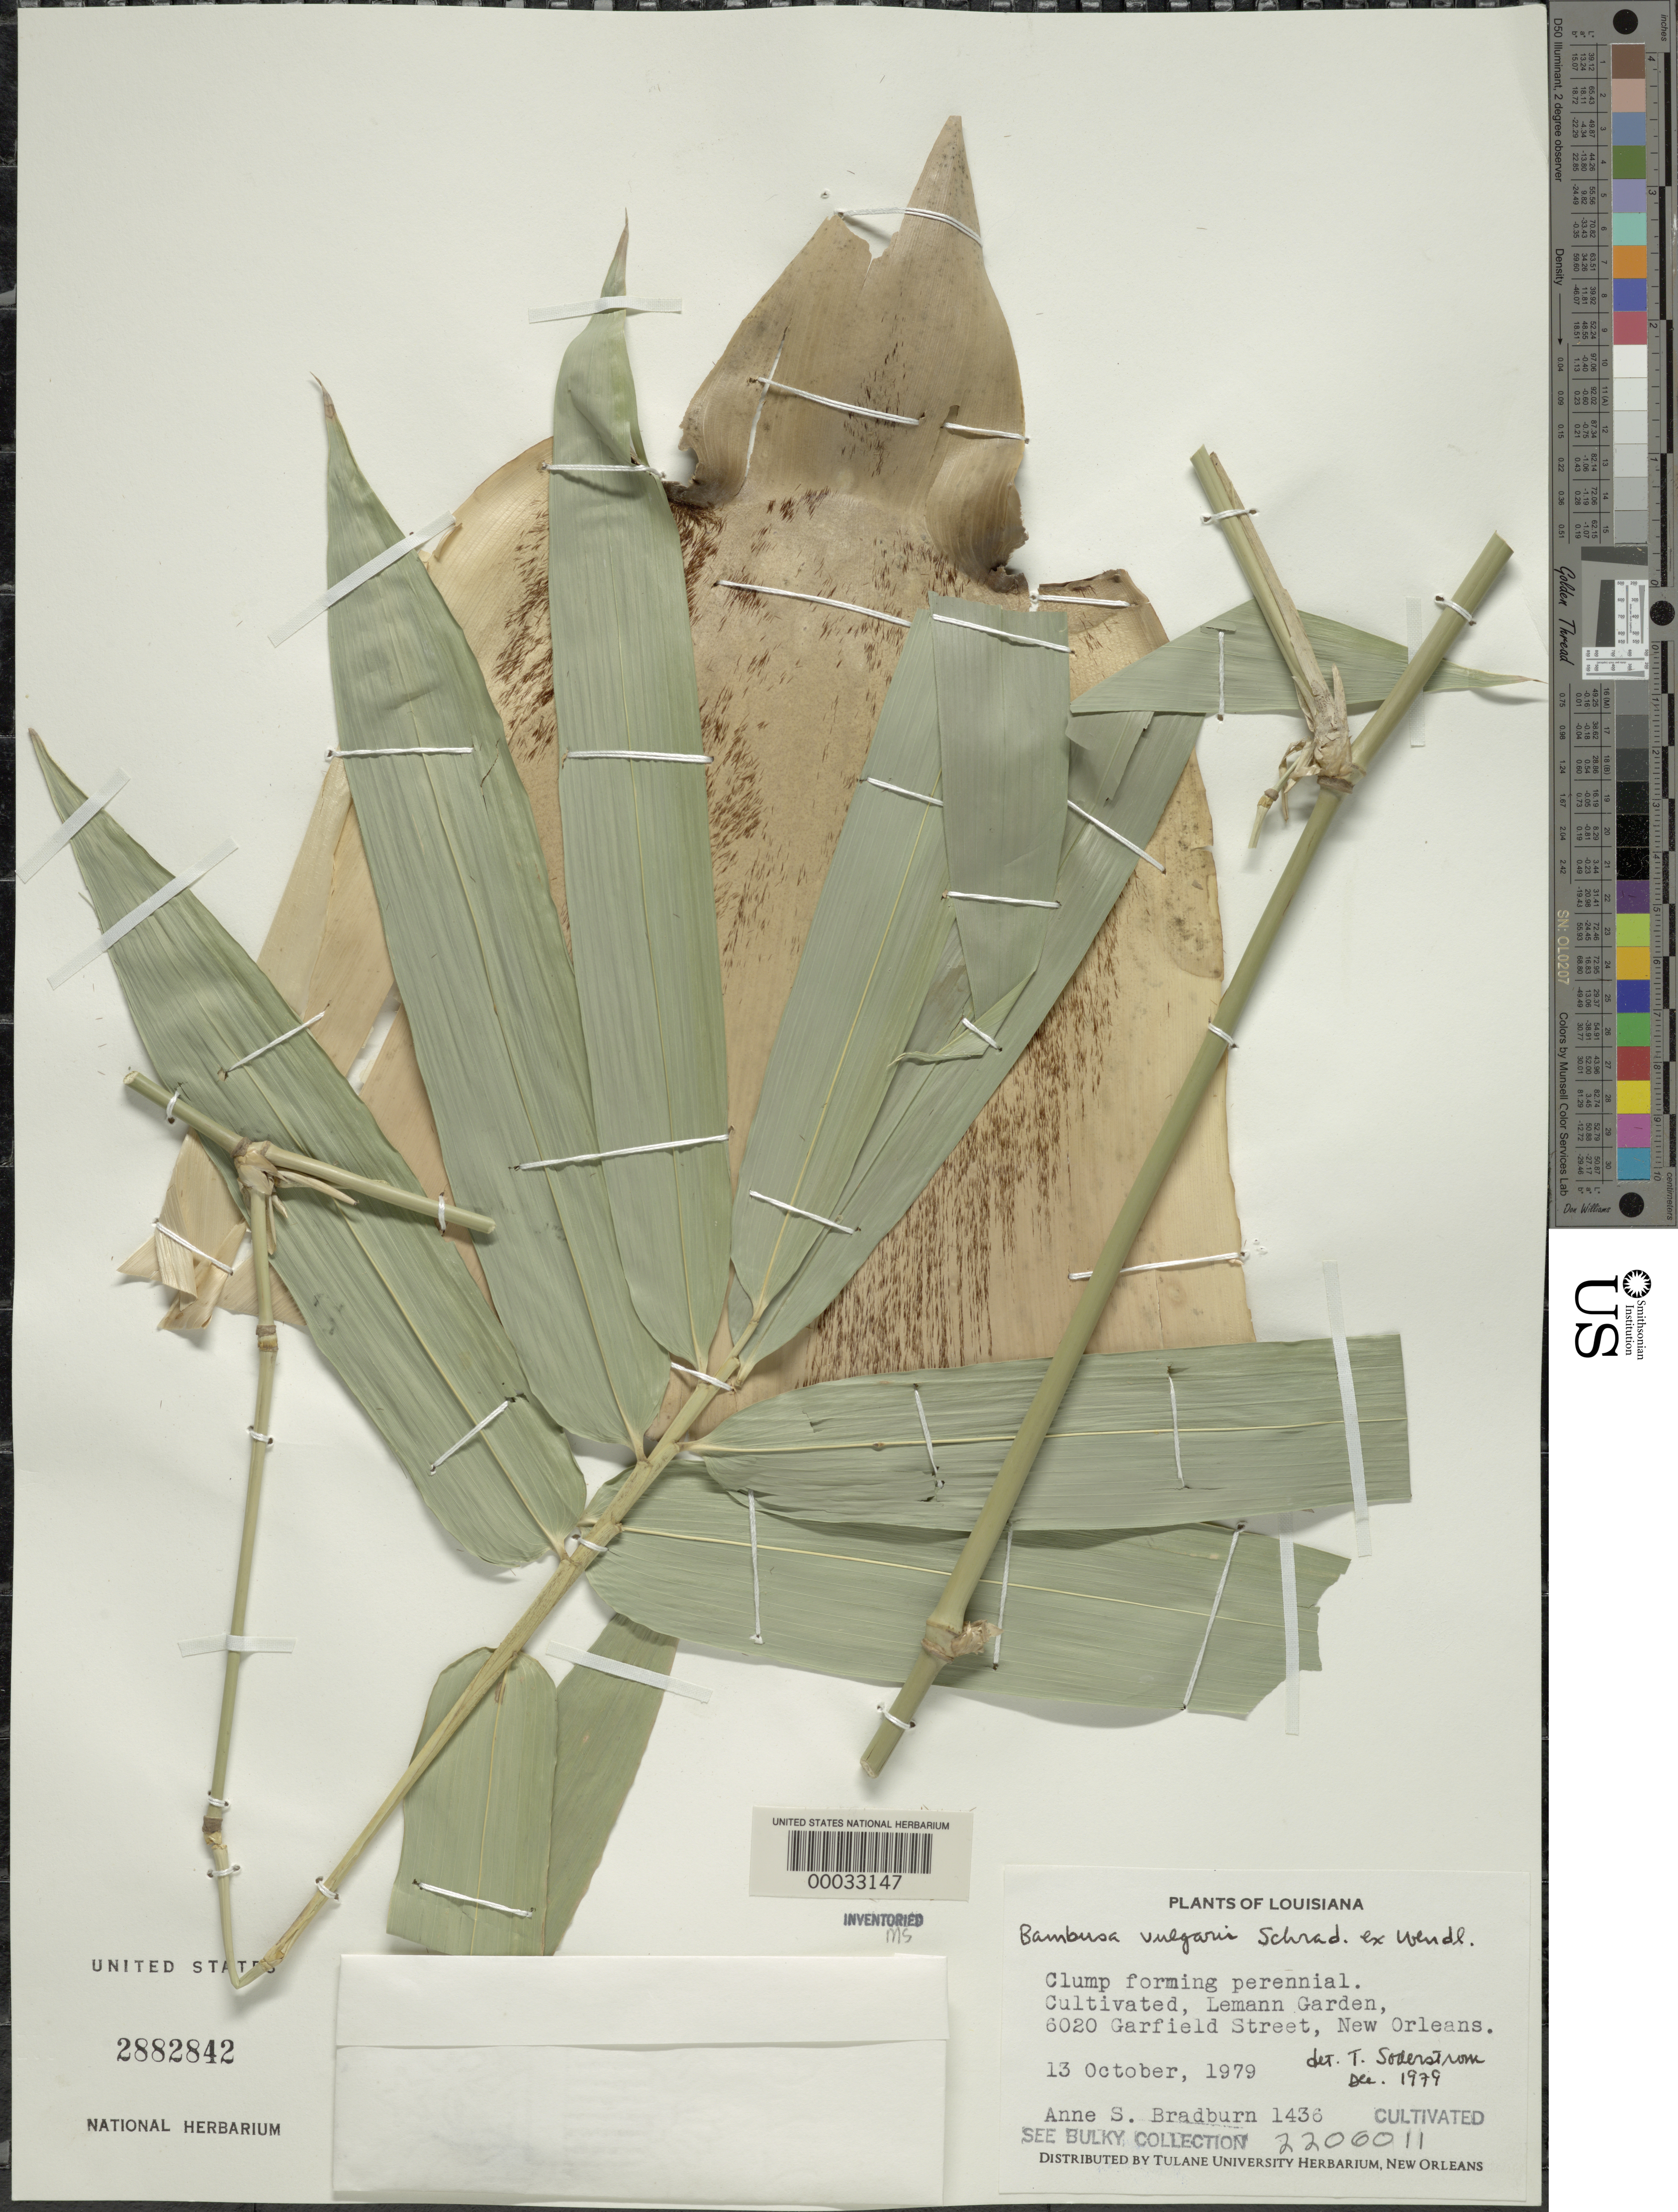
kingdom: Plantae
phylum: Tracheophyta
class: Liliopsida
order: Poales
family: Poaceae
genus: Bambusa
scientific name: Bambusa vulgaris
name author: Schrad. ex J.C. Wendl.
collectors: A. Bradburn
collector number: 1436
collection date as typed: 13 Oct 1975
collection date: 1975-10-13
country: United States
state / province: Louisiana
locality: Lemann garden - new orleans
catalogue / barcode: US 2882842